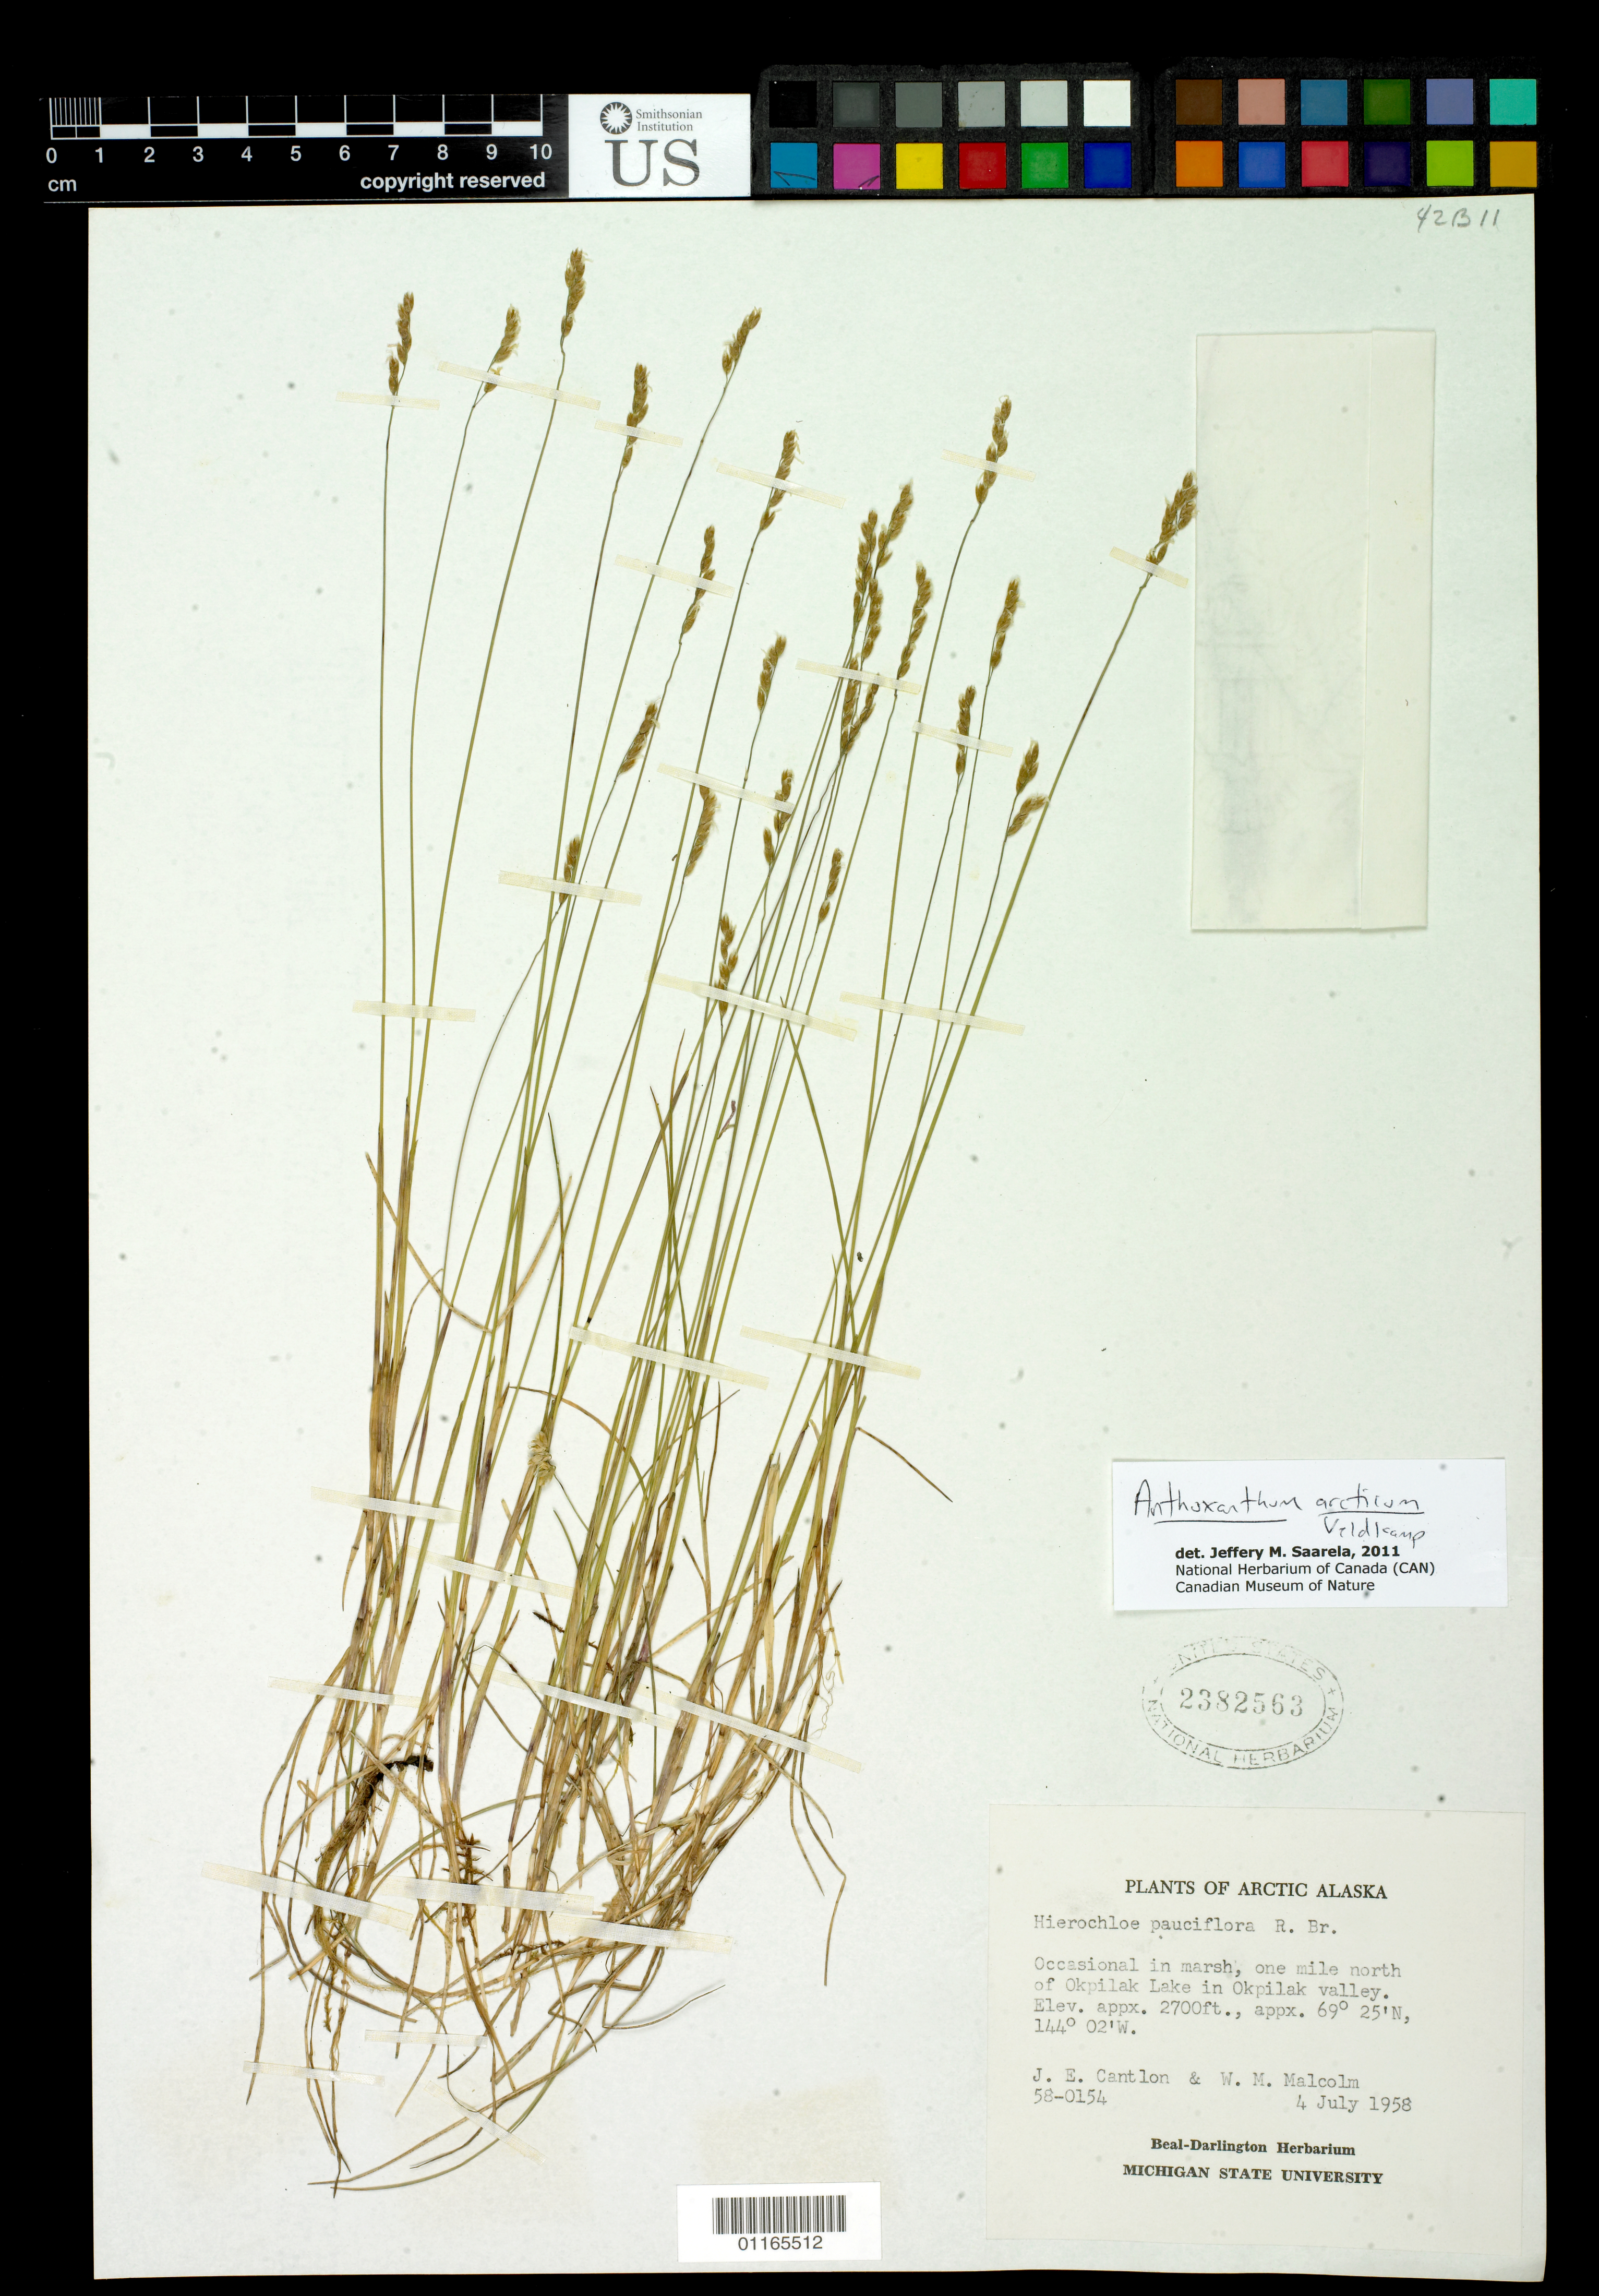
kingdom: Plantae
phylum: Tracheophyta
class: Liliopsida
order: Poales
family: Poaceae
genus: Anthoxanthum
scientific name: Anthoxanthum arcticum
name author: Veldkamp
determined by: Saarela, J. M., (CAN), Canadian Museum of Nature (CANADA)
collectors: J. Cantlon & W. Malcolm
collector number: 58-0154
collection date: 1958-07-04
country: United States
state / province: Alaska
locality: One mile north of Okpilak Lake in Okpilak valley.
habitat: Occasional in marsh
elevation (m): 823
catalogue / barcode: US 2382563